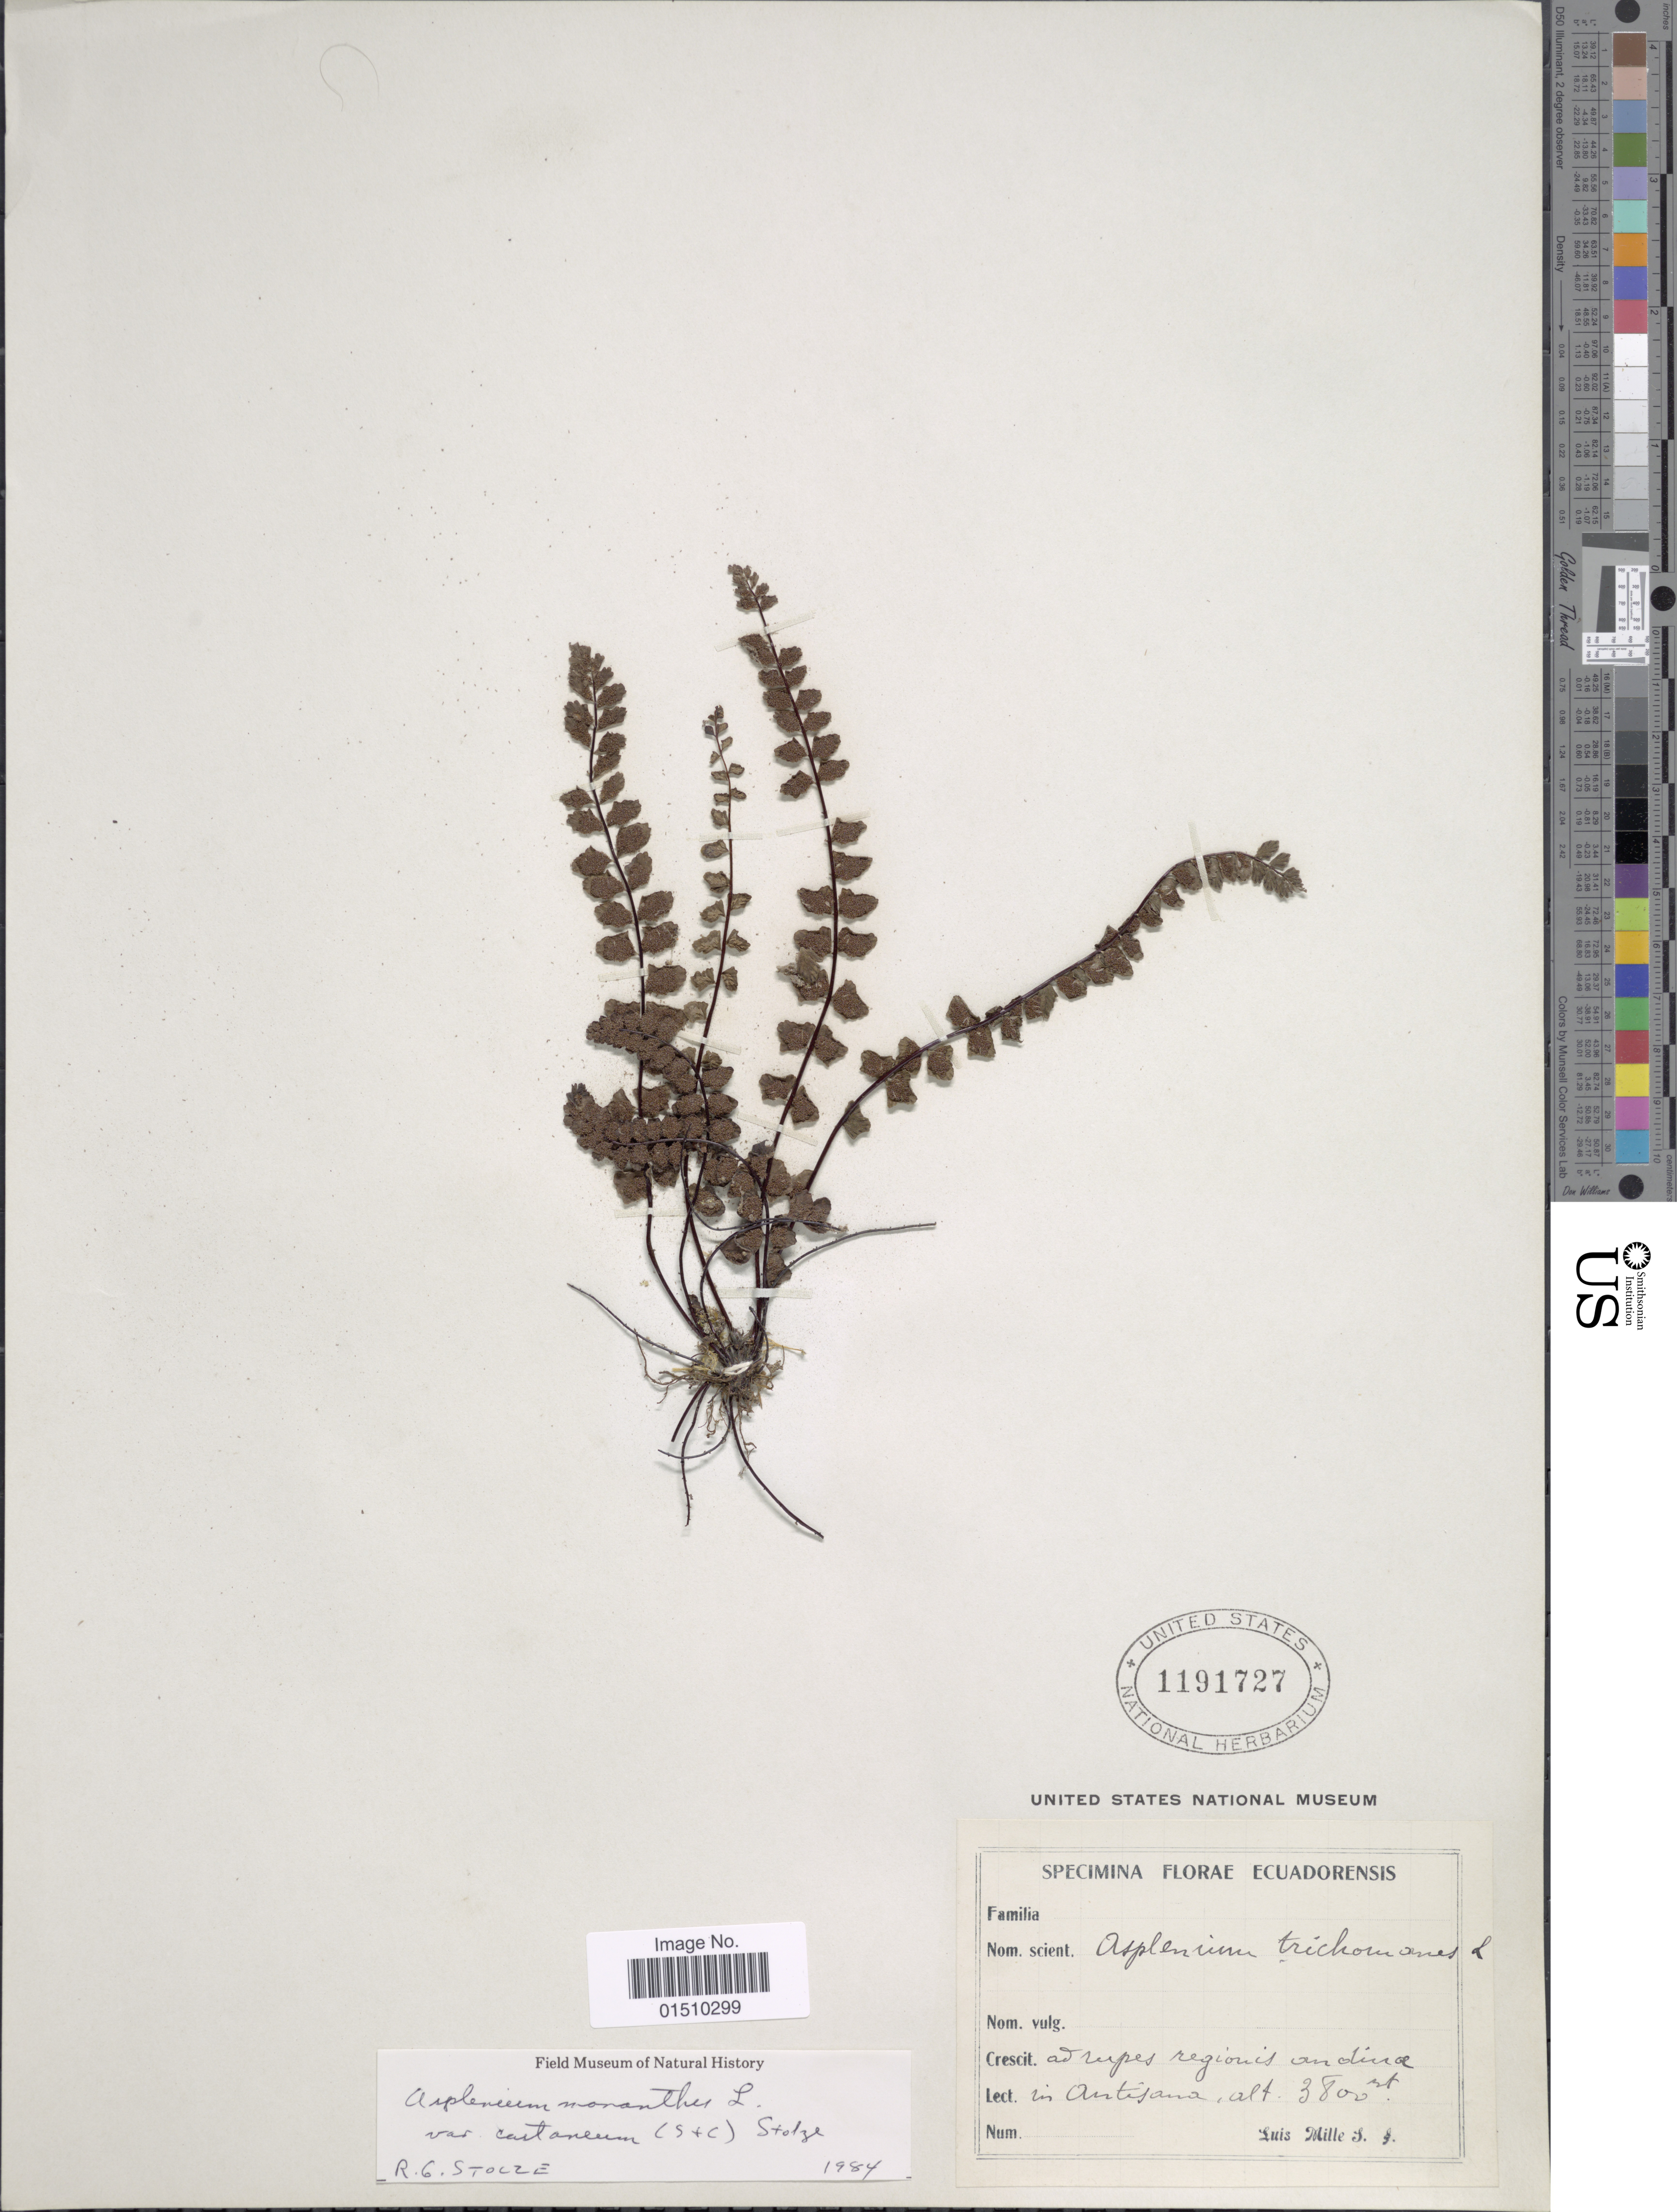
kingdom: Plantae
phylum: Tracheophyta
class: Polypodiopsida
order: Polypodiales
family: Aspleniaceae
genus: Asplenium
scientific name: Asplenium castaneum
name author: Schltdl. & Cham.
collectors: L. Mille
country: Ecuador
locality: Ecuadorensis.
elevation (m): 3800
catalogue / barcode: US 1191727